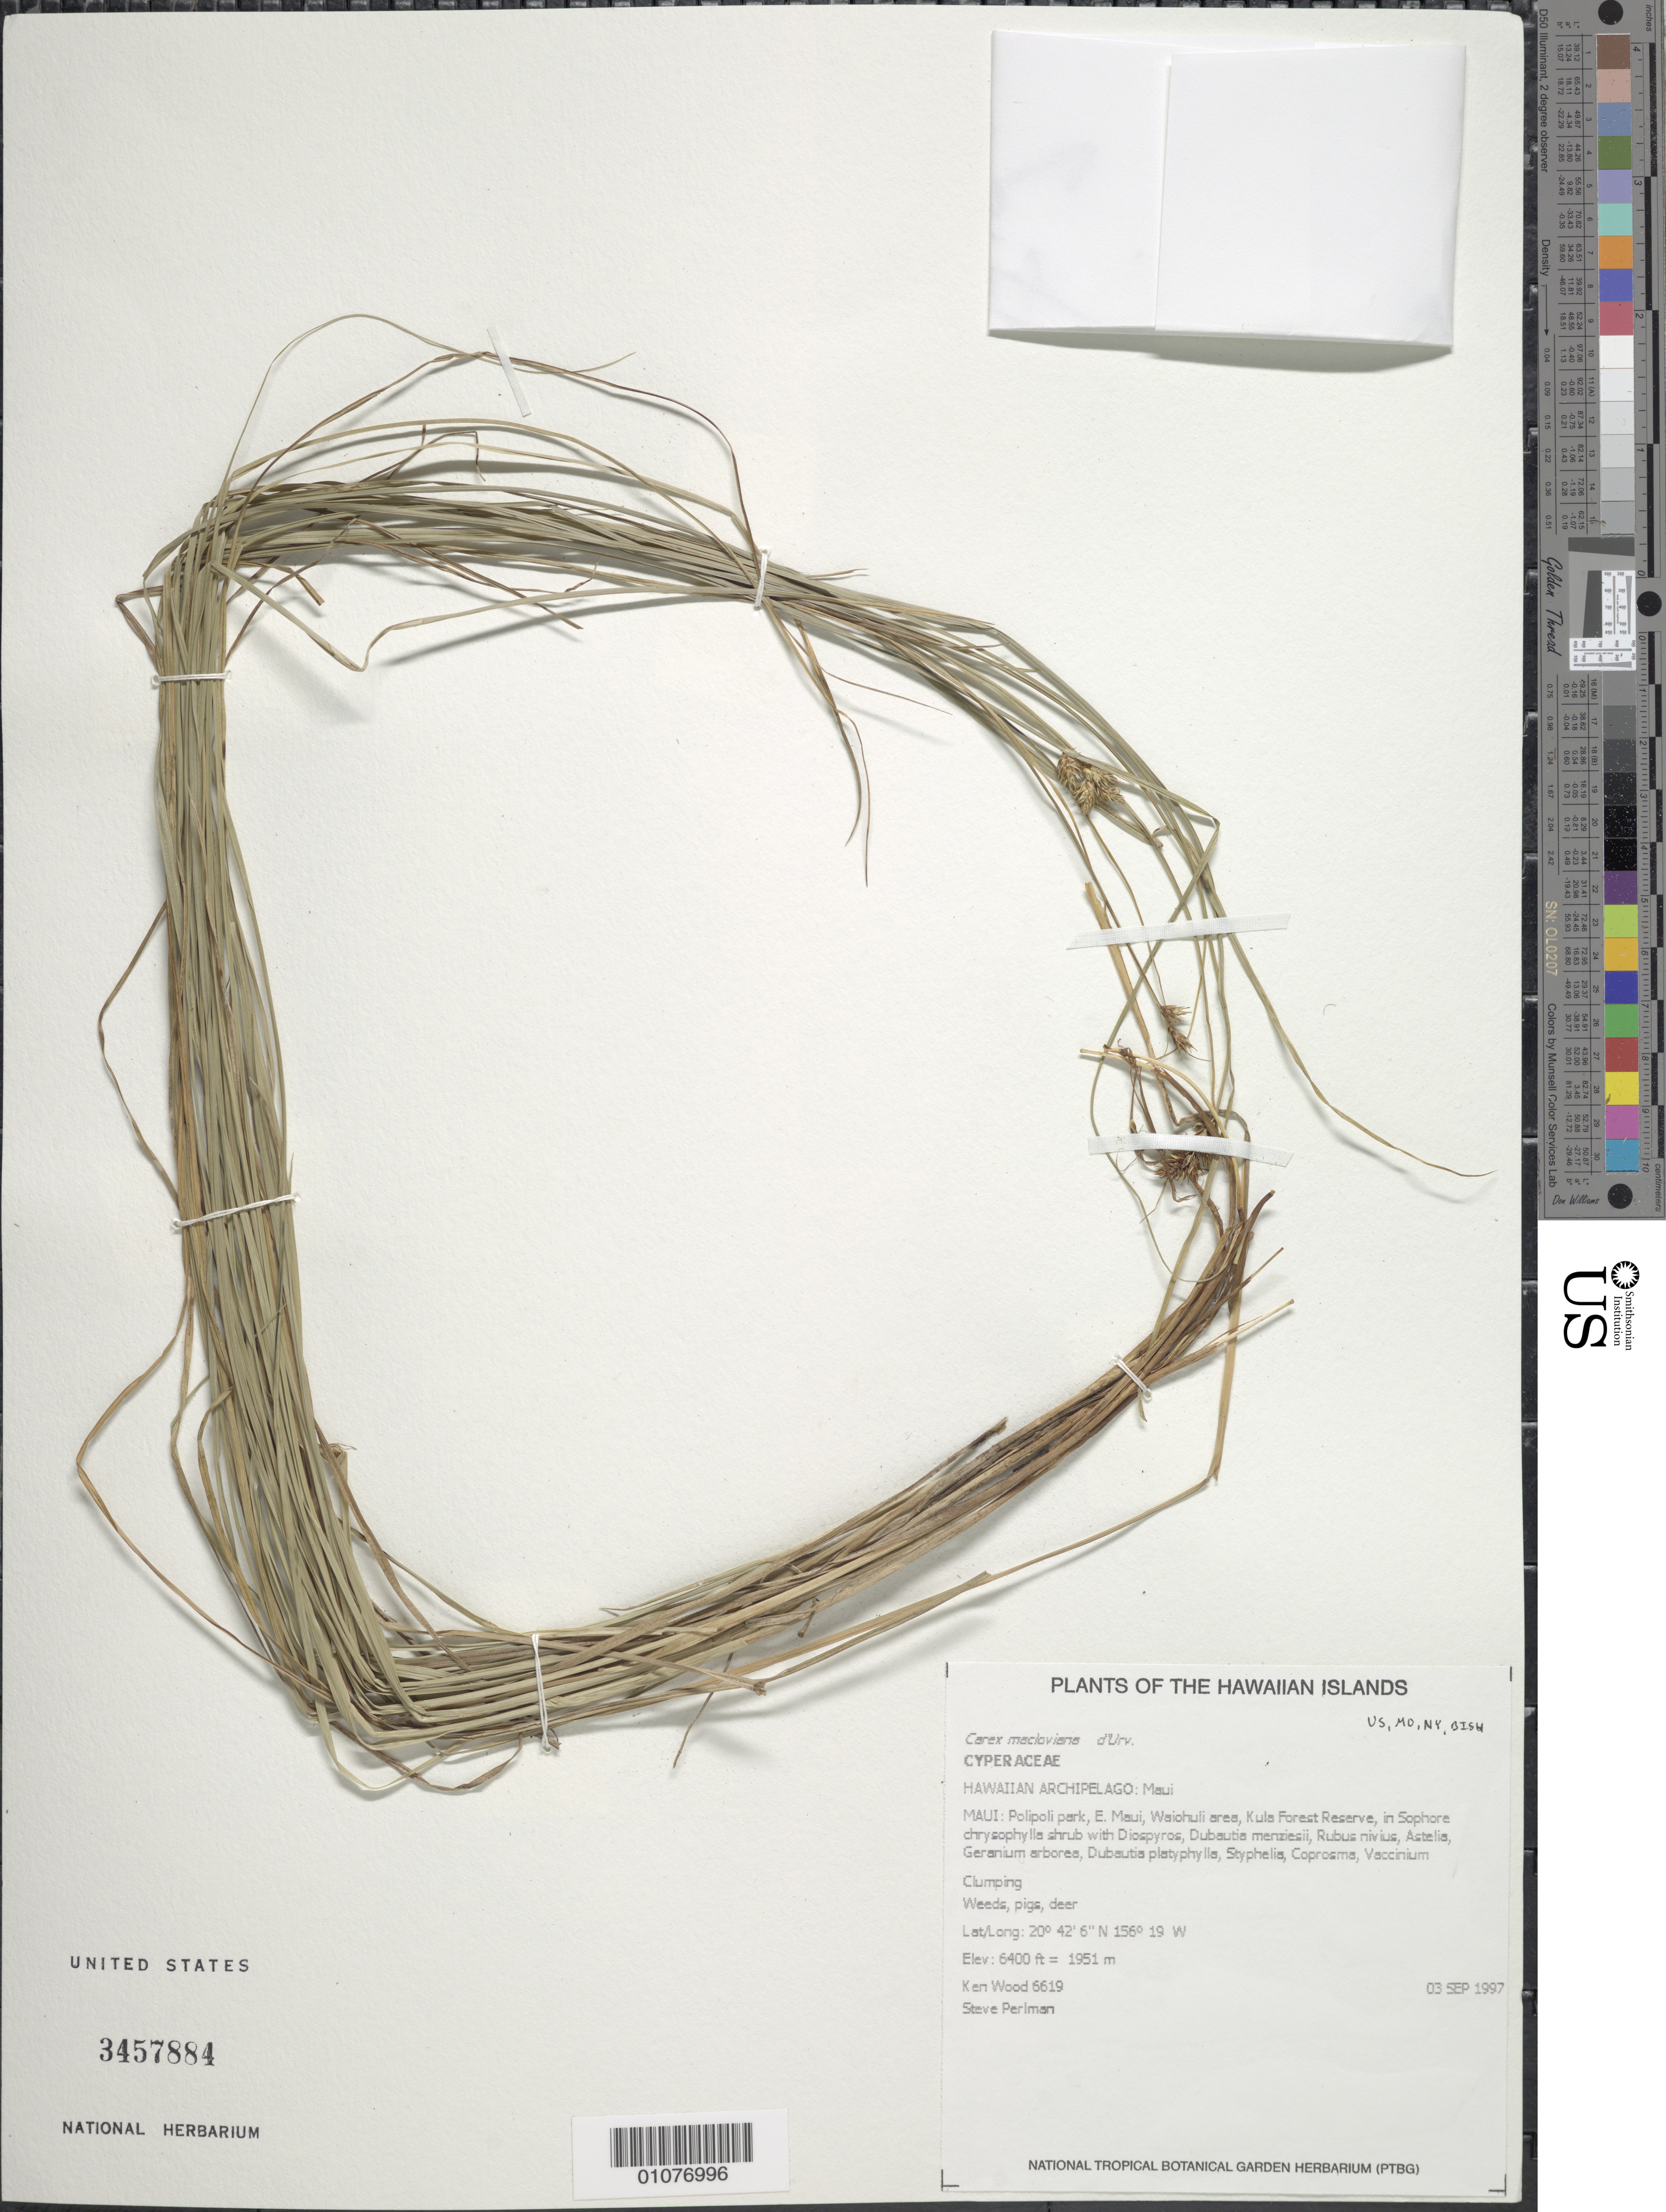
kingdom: Plantae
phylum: Tracheophyta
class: Liliopsida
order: Poales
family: Cyperaceae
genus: Carex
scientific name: Carex subfusca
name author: W. Boott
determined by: Wagner, W. L., (BOT), Smithsonian Institution - National Museum of Natural History (UNITED STATES)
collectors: K. R. Wood & S. P. Perlman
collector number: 6619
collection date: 1997-09-03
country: United States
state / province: Hawaii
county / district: Maui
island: Maui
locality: Polipoli park, E. Maui, Waiohuli area, Kula Forest Reserve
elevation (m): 1951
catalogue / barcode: US 3457884